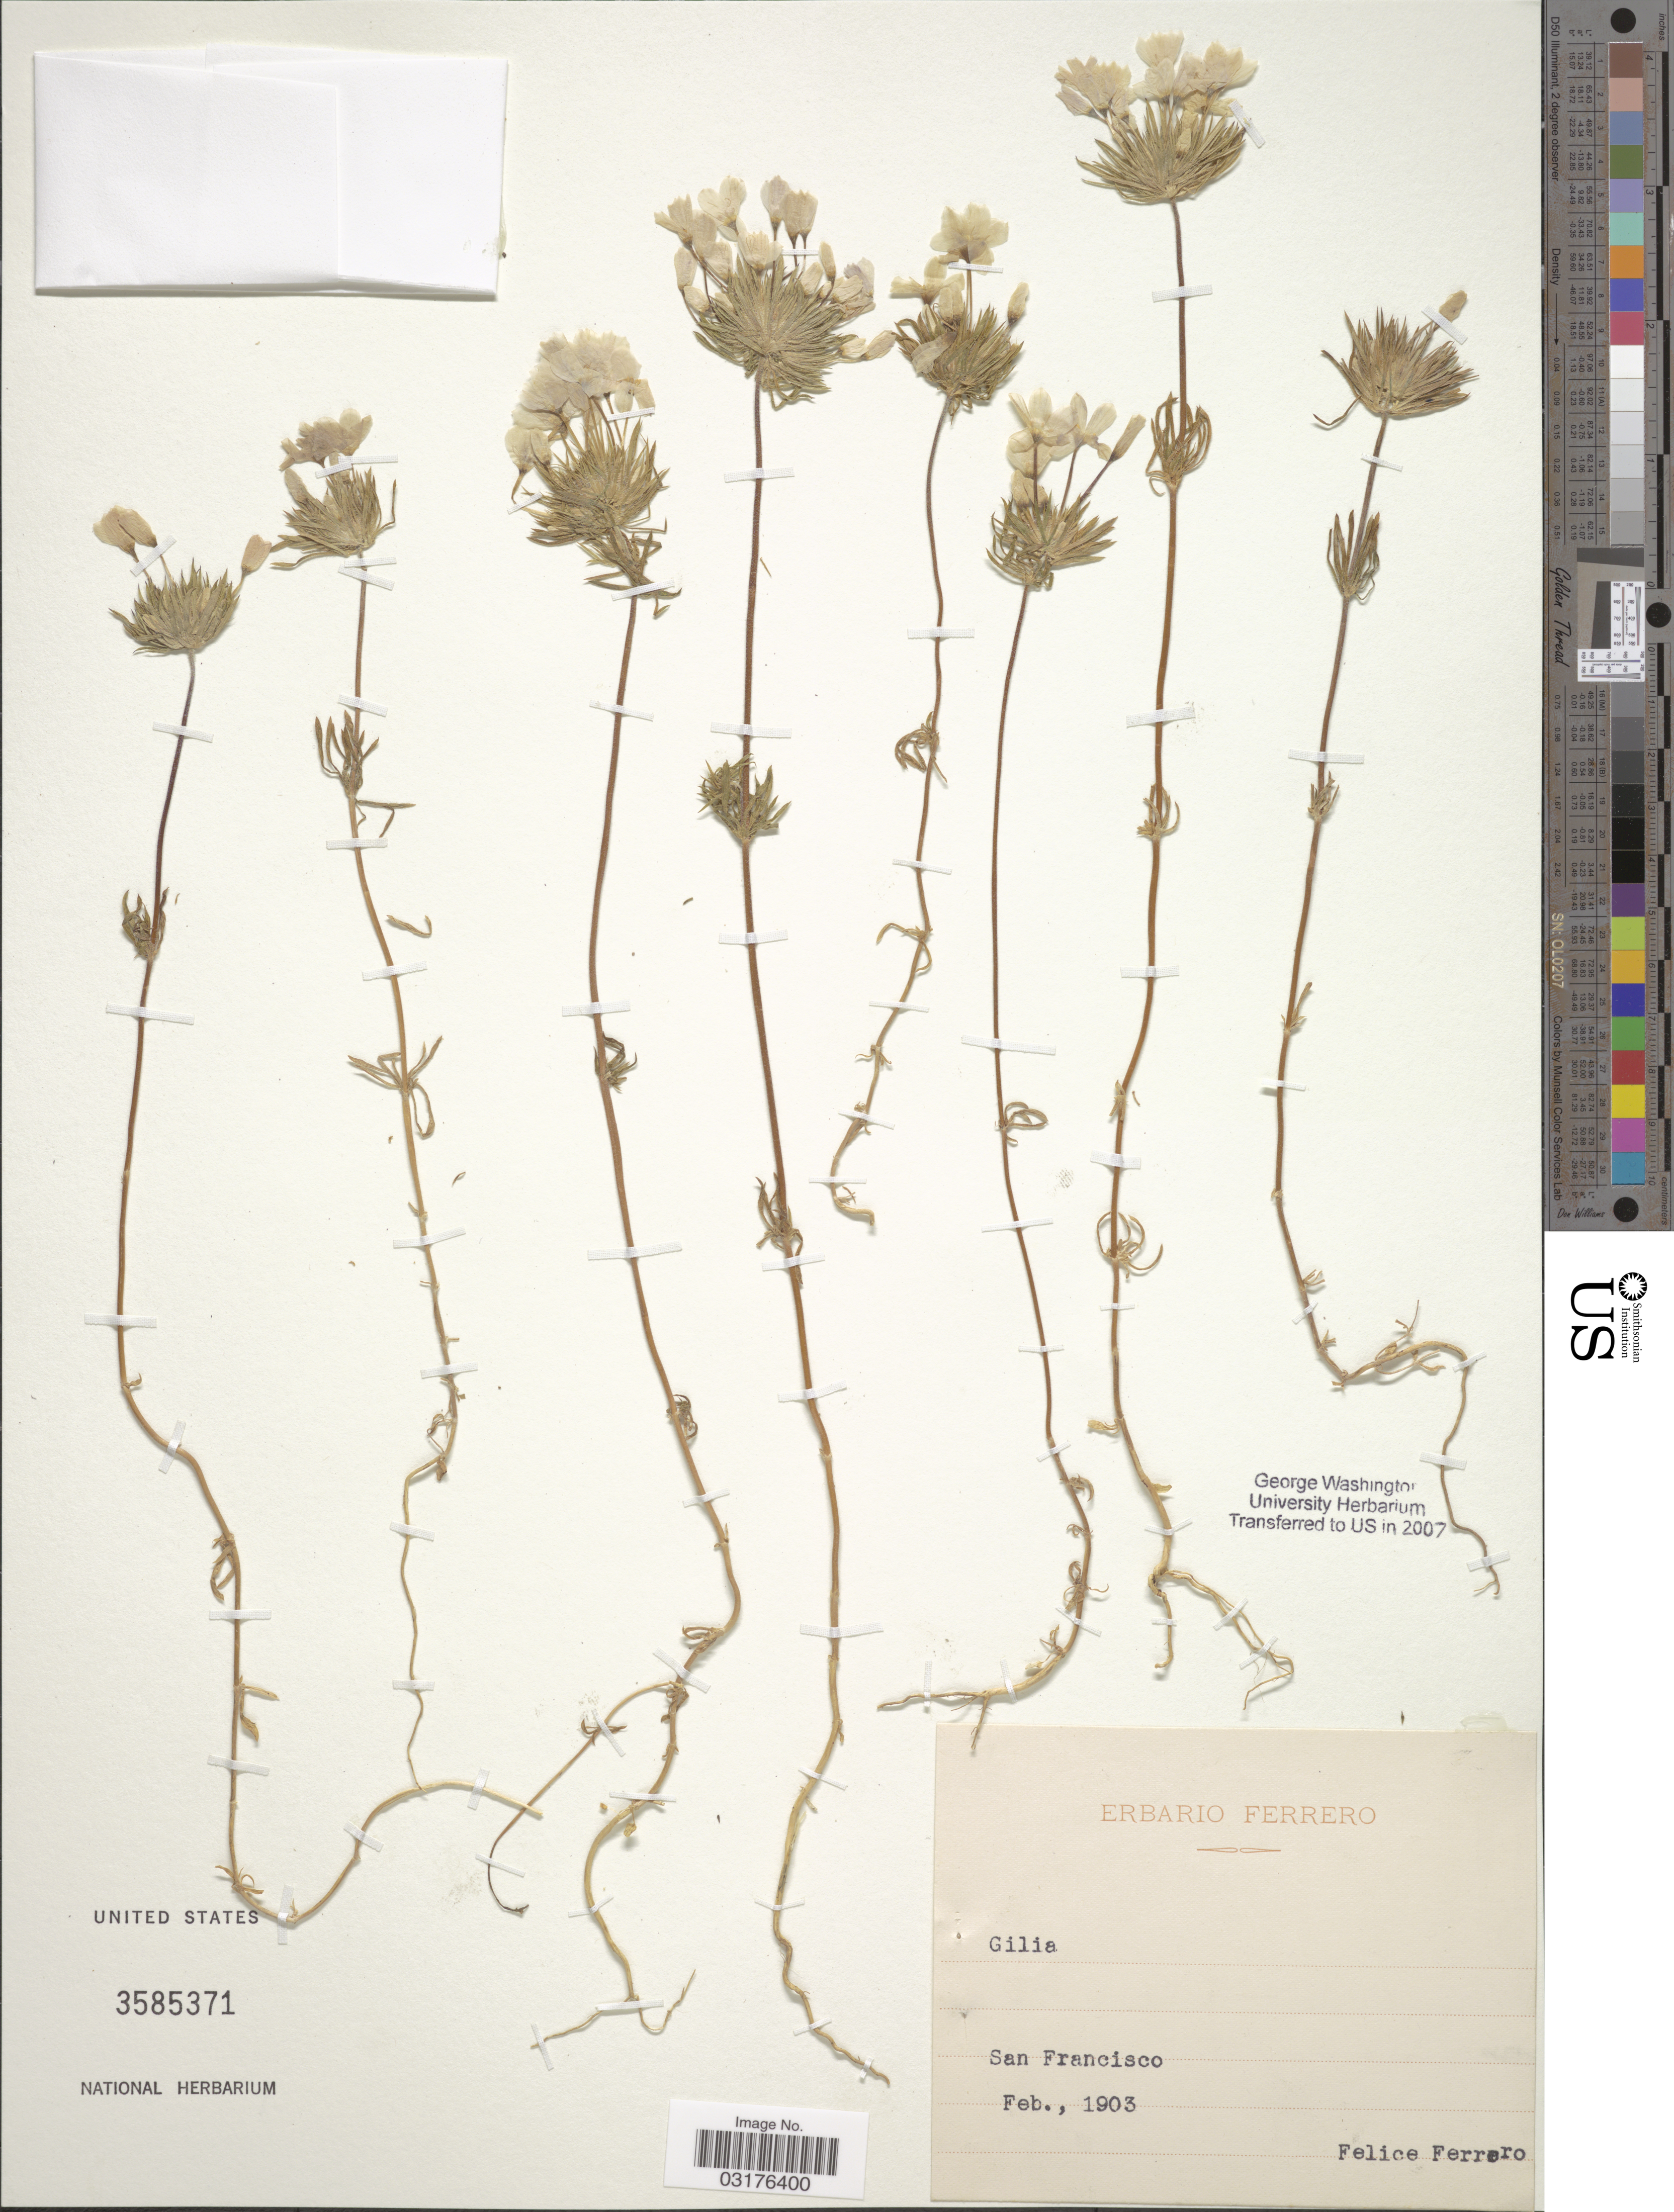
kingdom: Plantae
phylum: Tracheophyta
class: Magnoliopsida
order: Ericales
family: Polemoniaceae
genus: Leptosiphon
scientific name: Leptosiphon androsaceus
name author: Benth.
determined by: Strong, Mark T., (BOT), Smithsonian Institution - National Museum of Natural History (UNITED STATES)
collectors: F. Ferrero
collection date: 1903-02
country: United States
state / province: California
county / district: San Francisco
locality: San Francisco.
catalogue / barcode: US 3585371